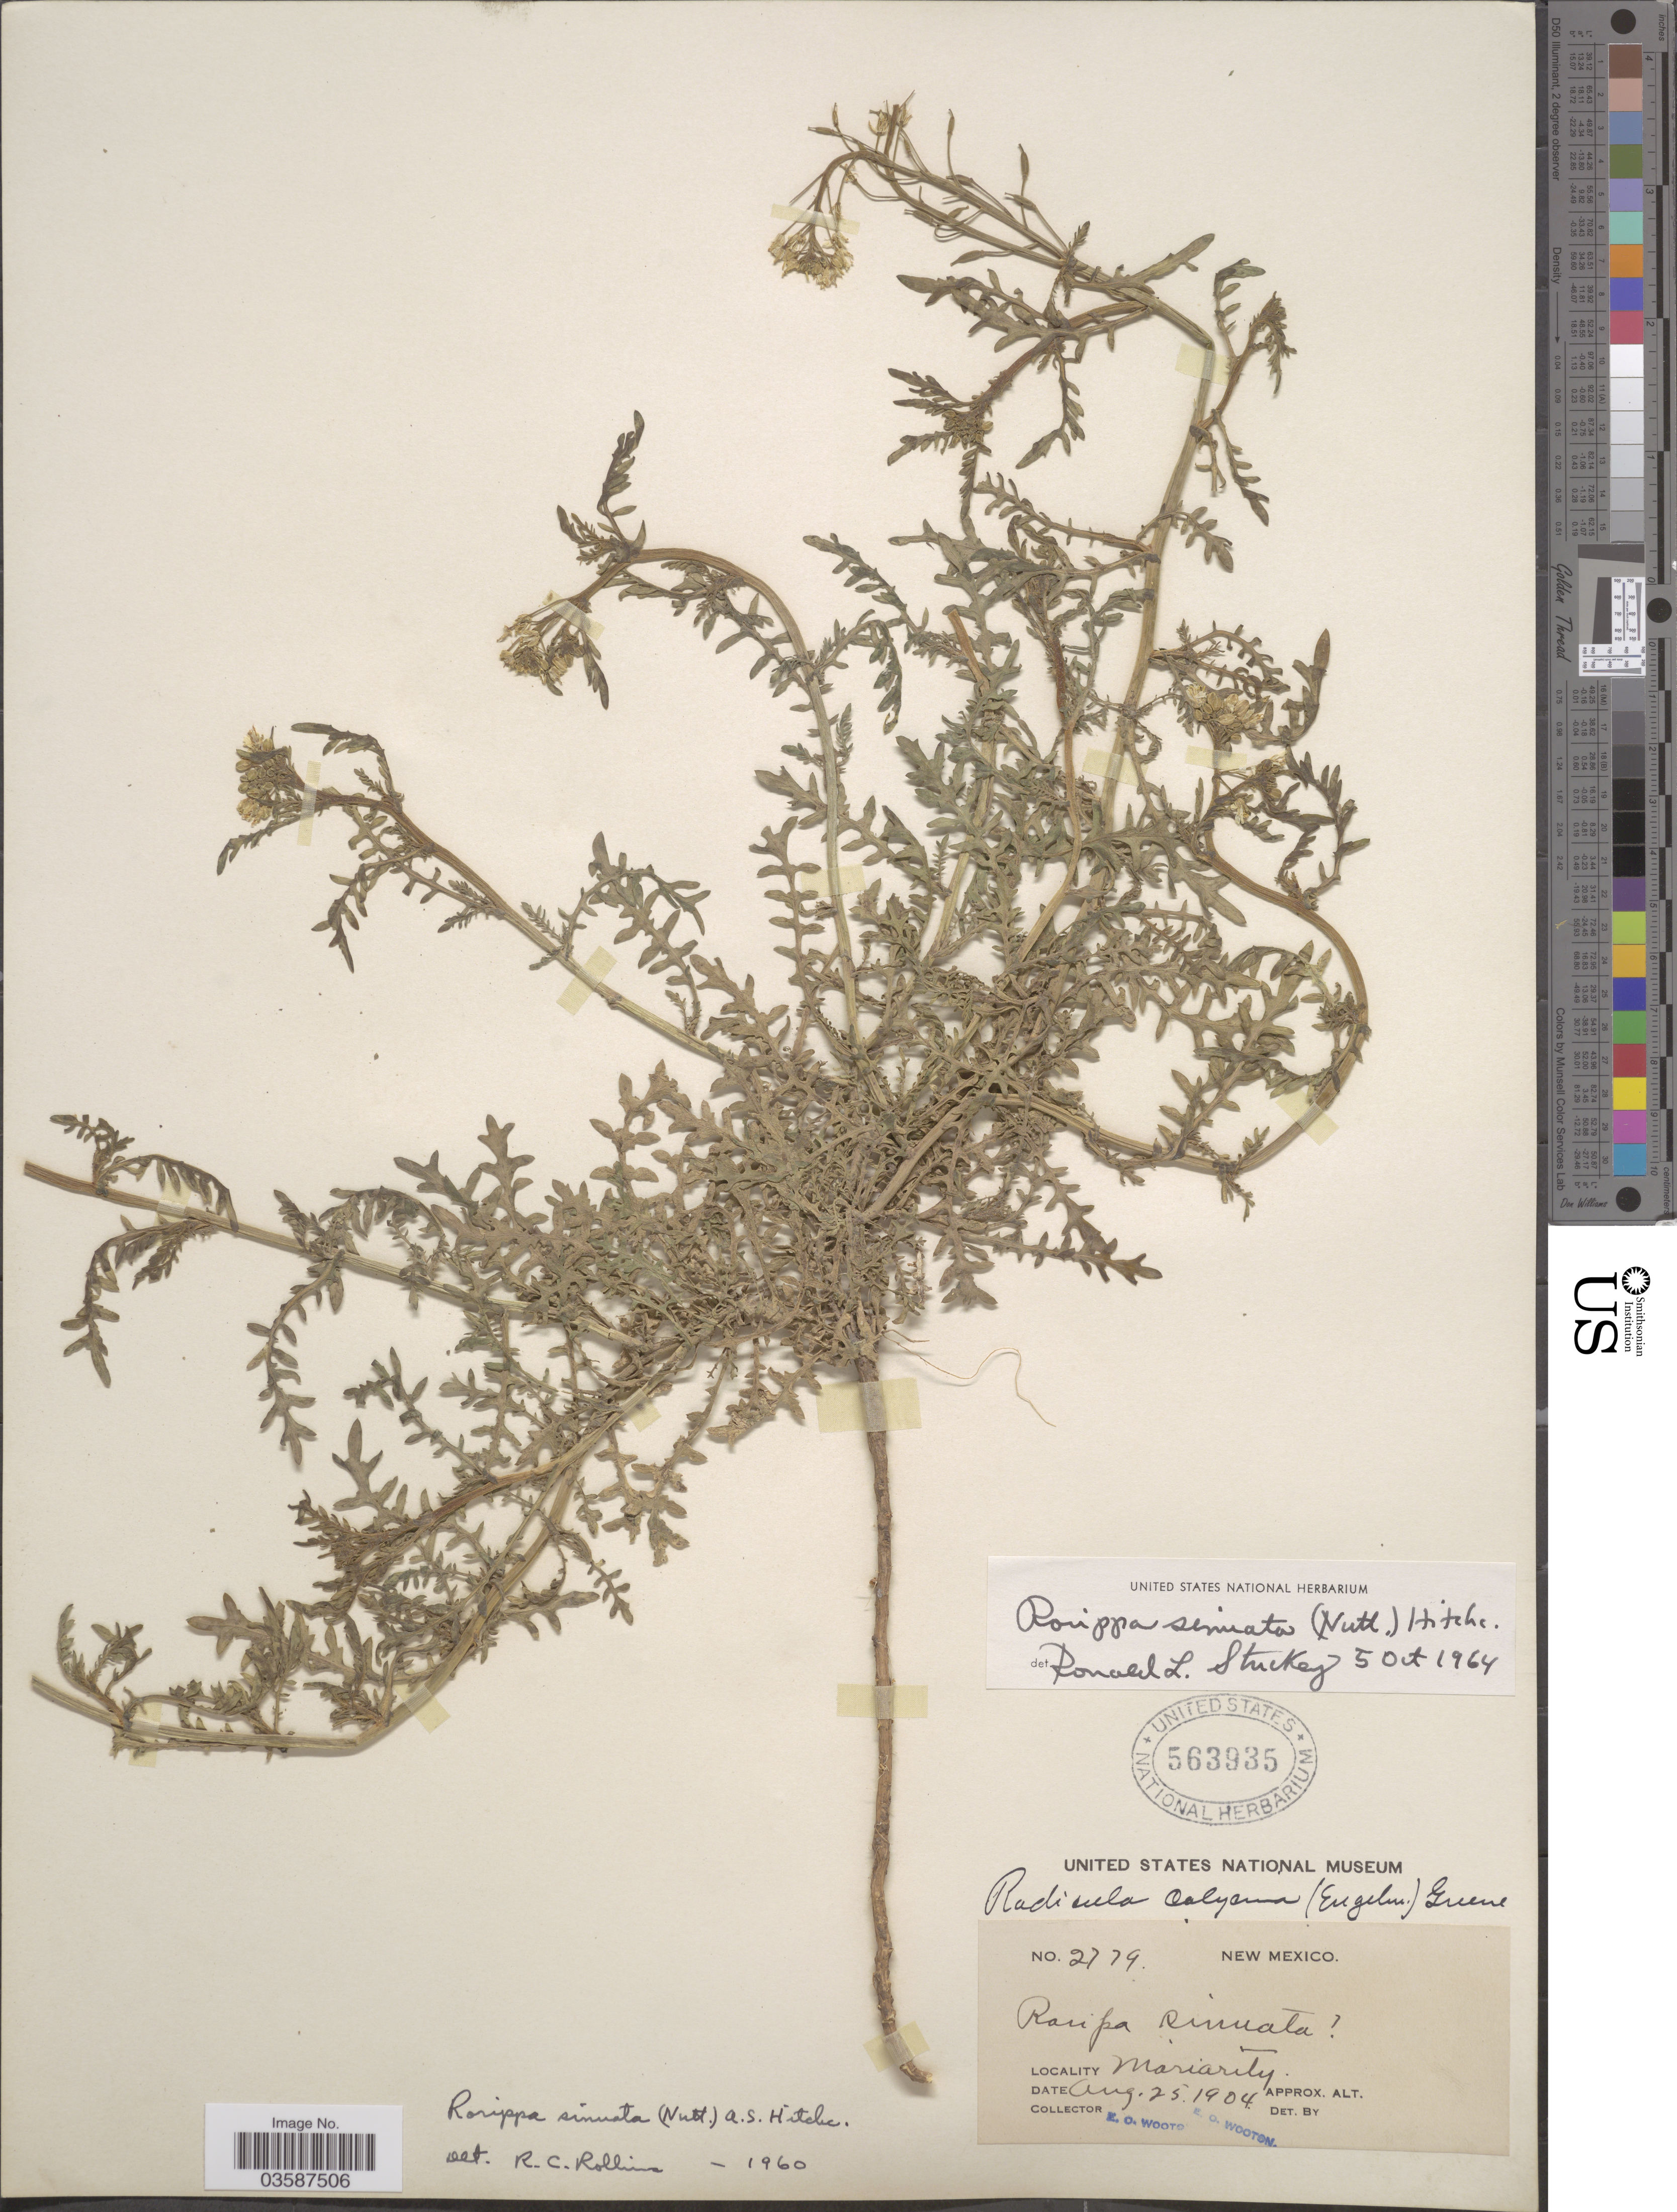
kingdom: Plantae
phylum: Tracheophyta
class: Magnoliopsida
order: Brassicales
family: Brassicaceae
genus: Rorippa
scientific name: Rorippa sinuata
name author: (Nutt.) Hitchc.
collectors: E. O. Wooton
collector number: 2779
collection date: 1904-08-25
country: United States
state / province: New Mexico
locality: Mariarity.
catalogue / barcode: US 563935